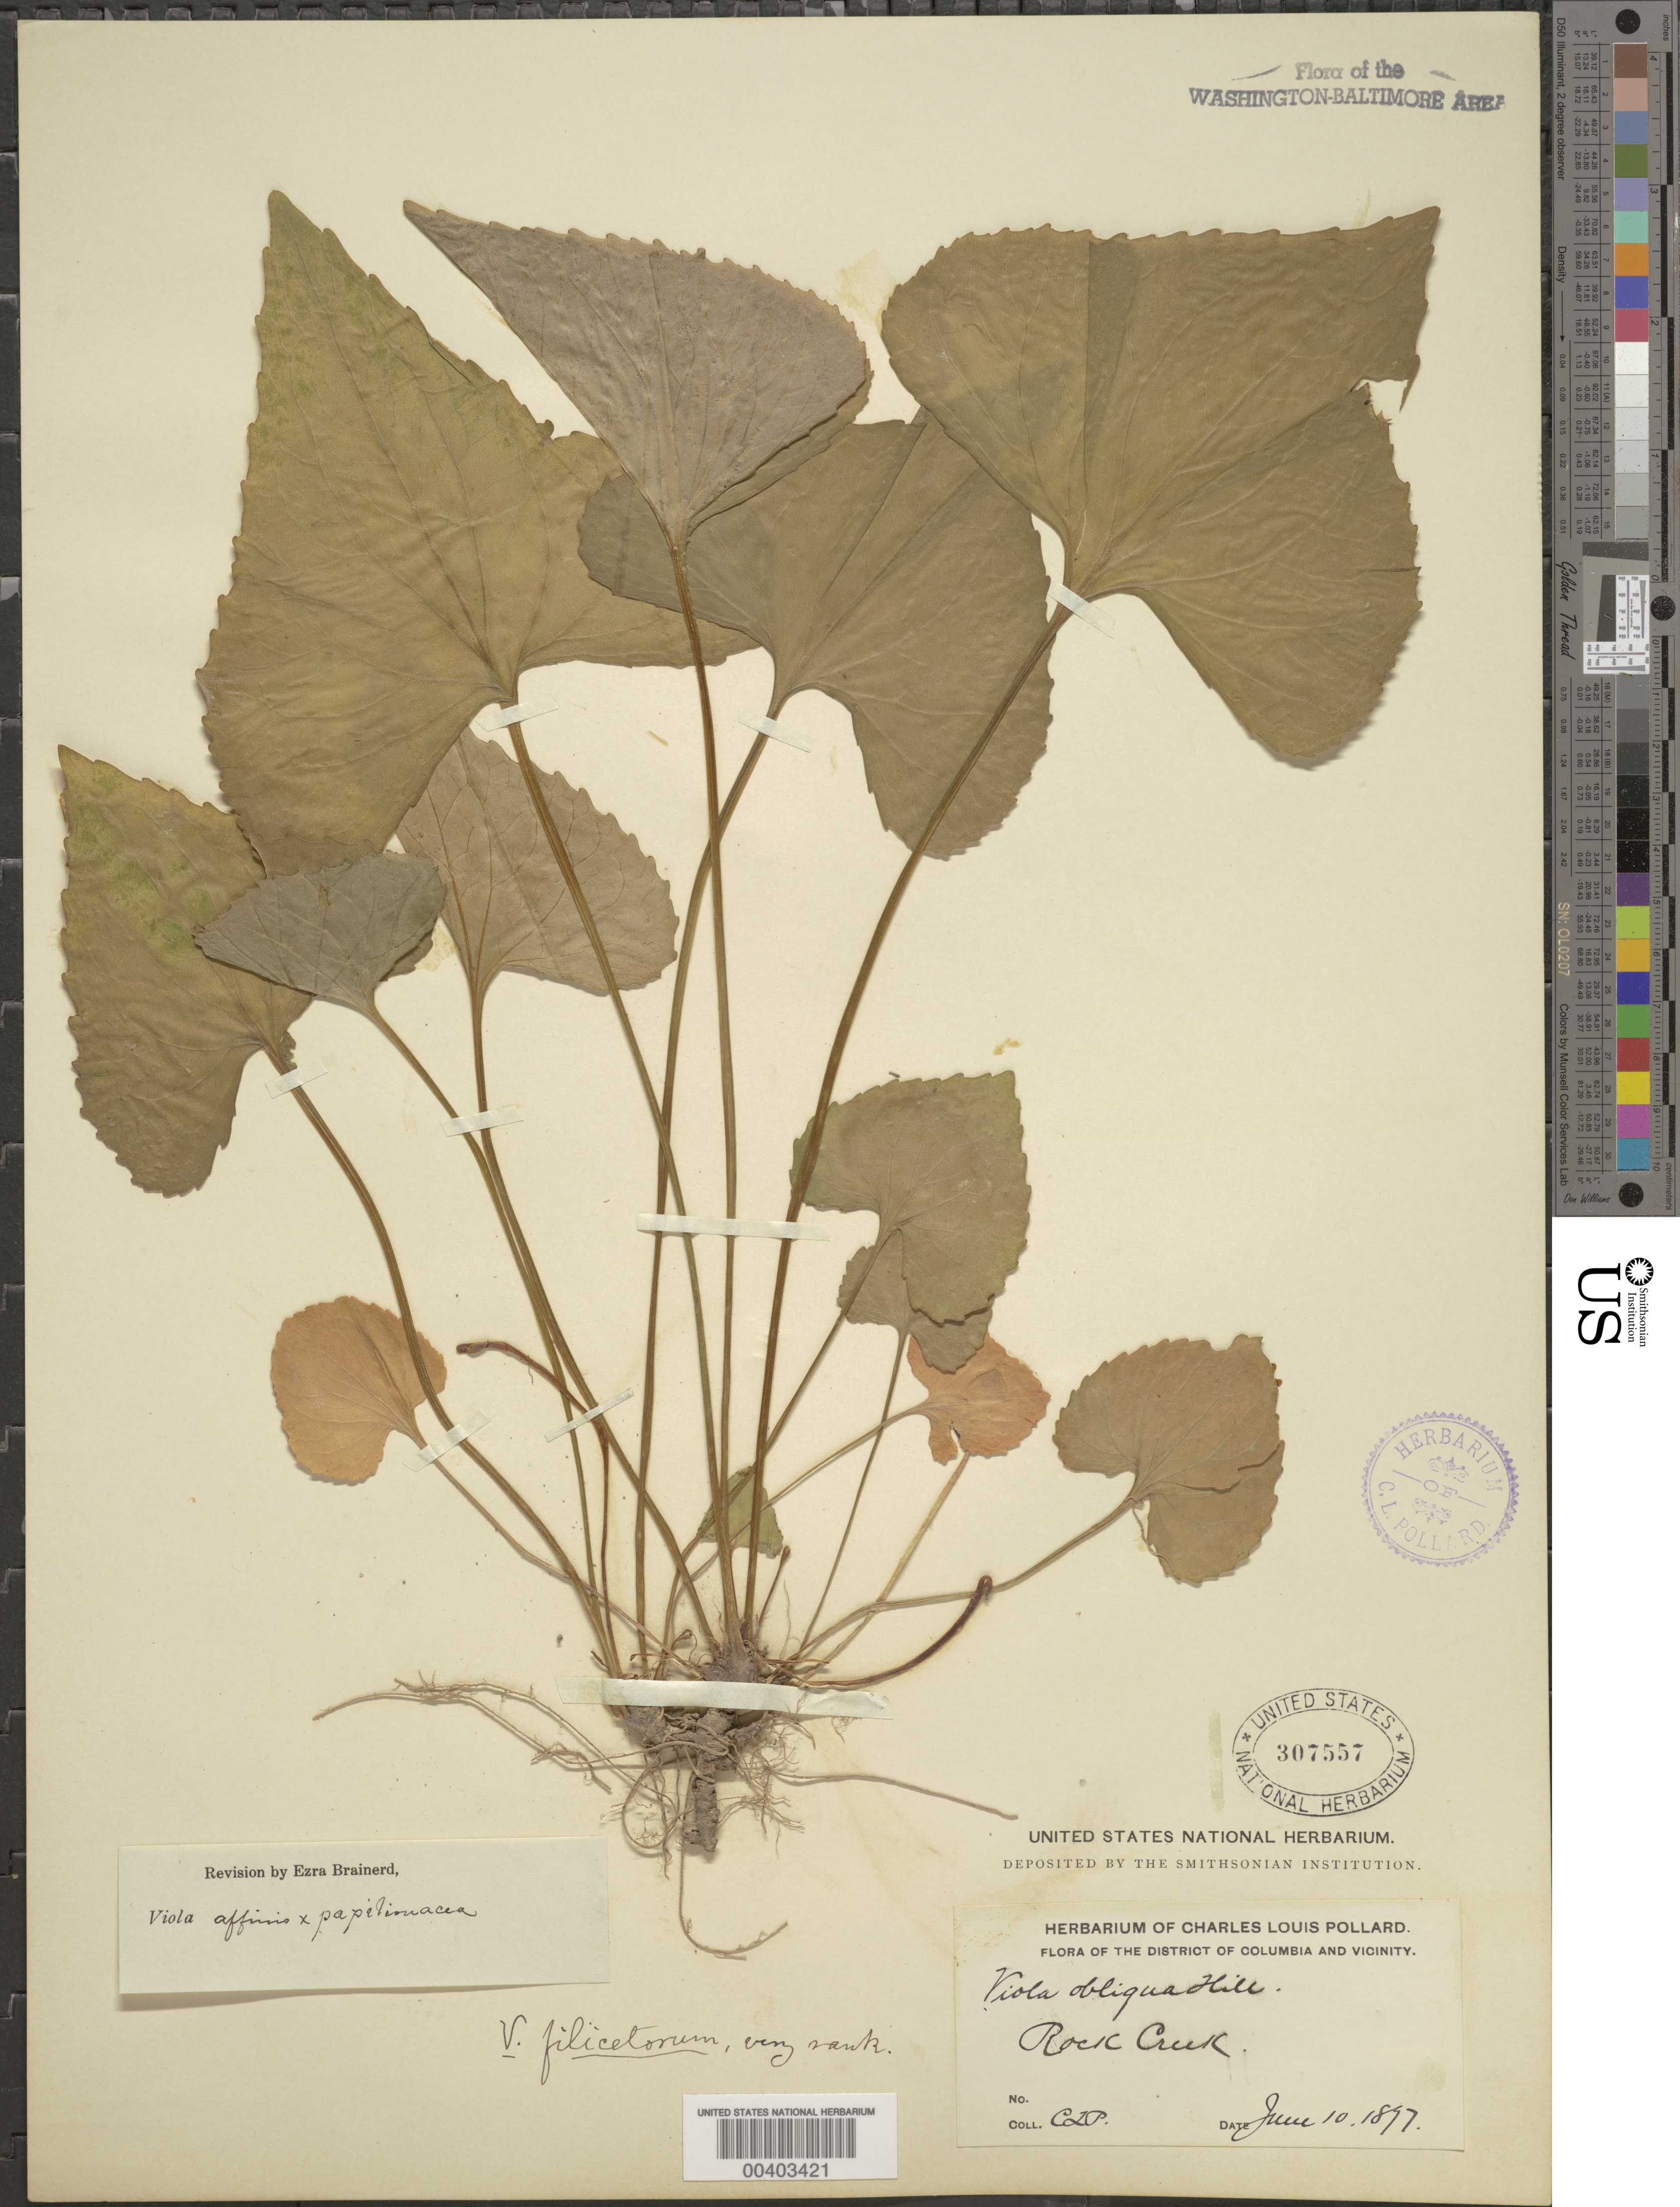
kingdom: Plantae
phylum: Tracheophyta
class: Magnoliopsida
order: Malpighiales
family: Violaceae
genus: Viola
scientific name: Viola sororia var. affinis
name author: (LeConte) McKinney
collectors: C. L. Pollard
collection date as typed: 10 Jun 1897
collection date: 1897-06-10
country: United States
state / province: District of Columbia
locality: Rock Creek Rock Creek Park and Vicinity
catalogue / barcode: US 307557